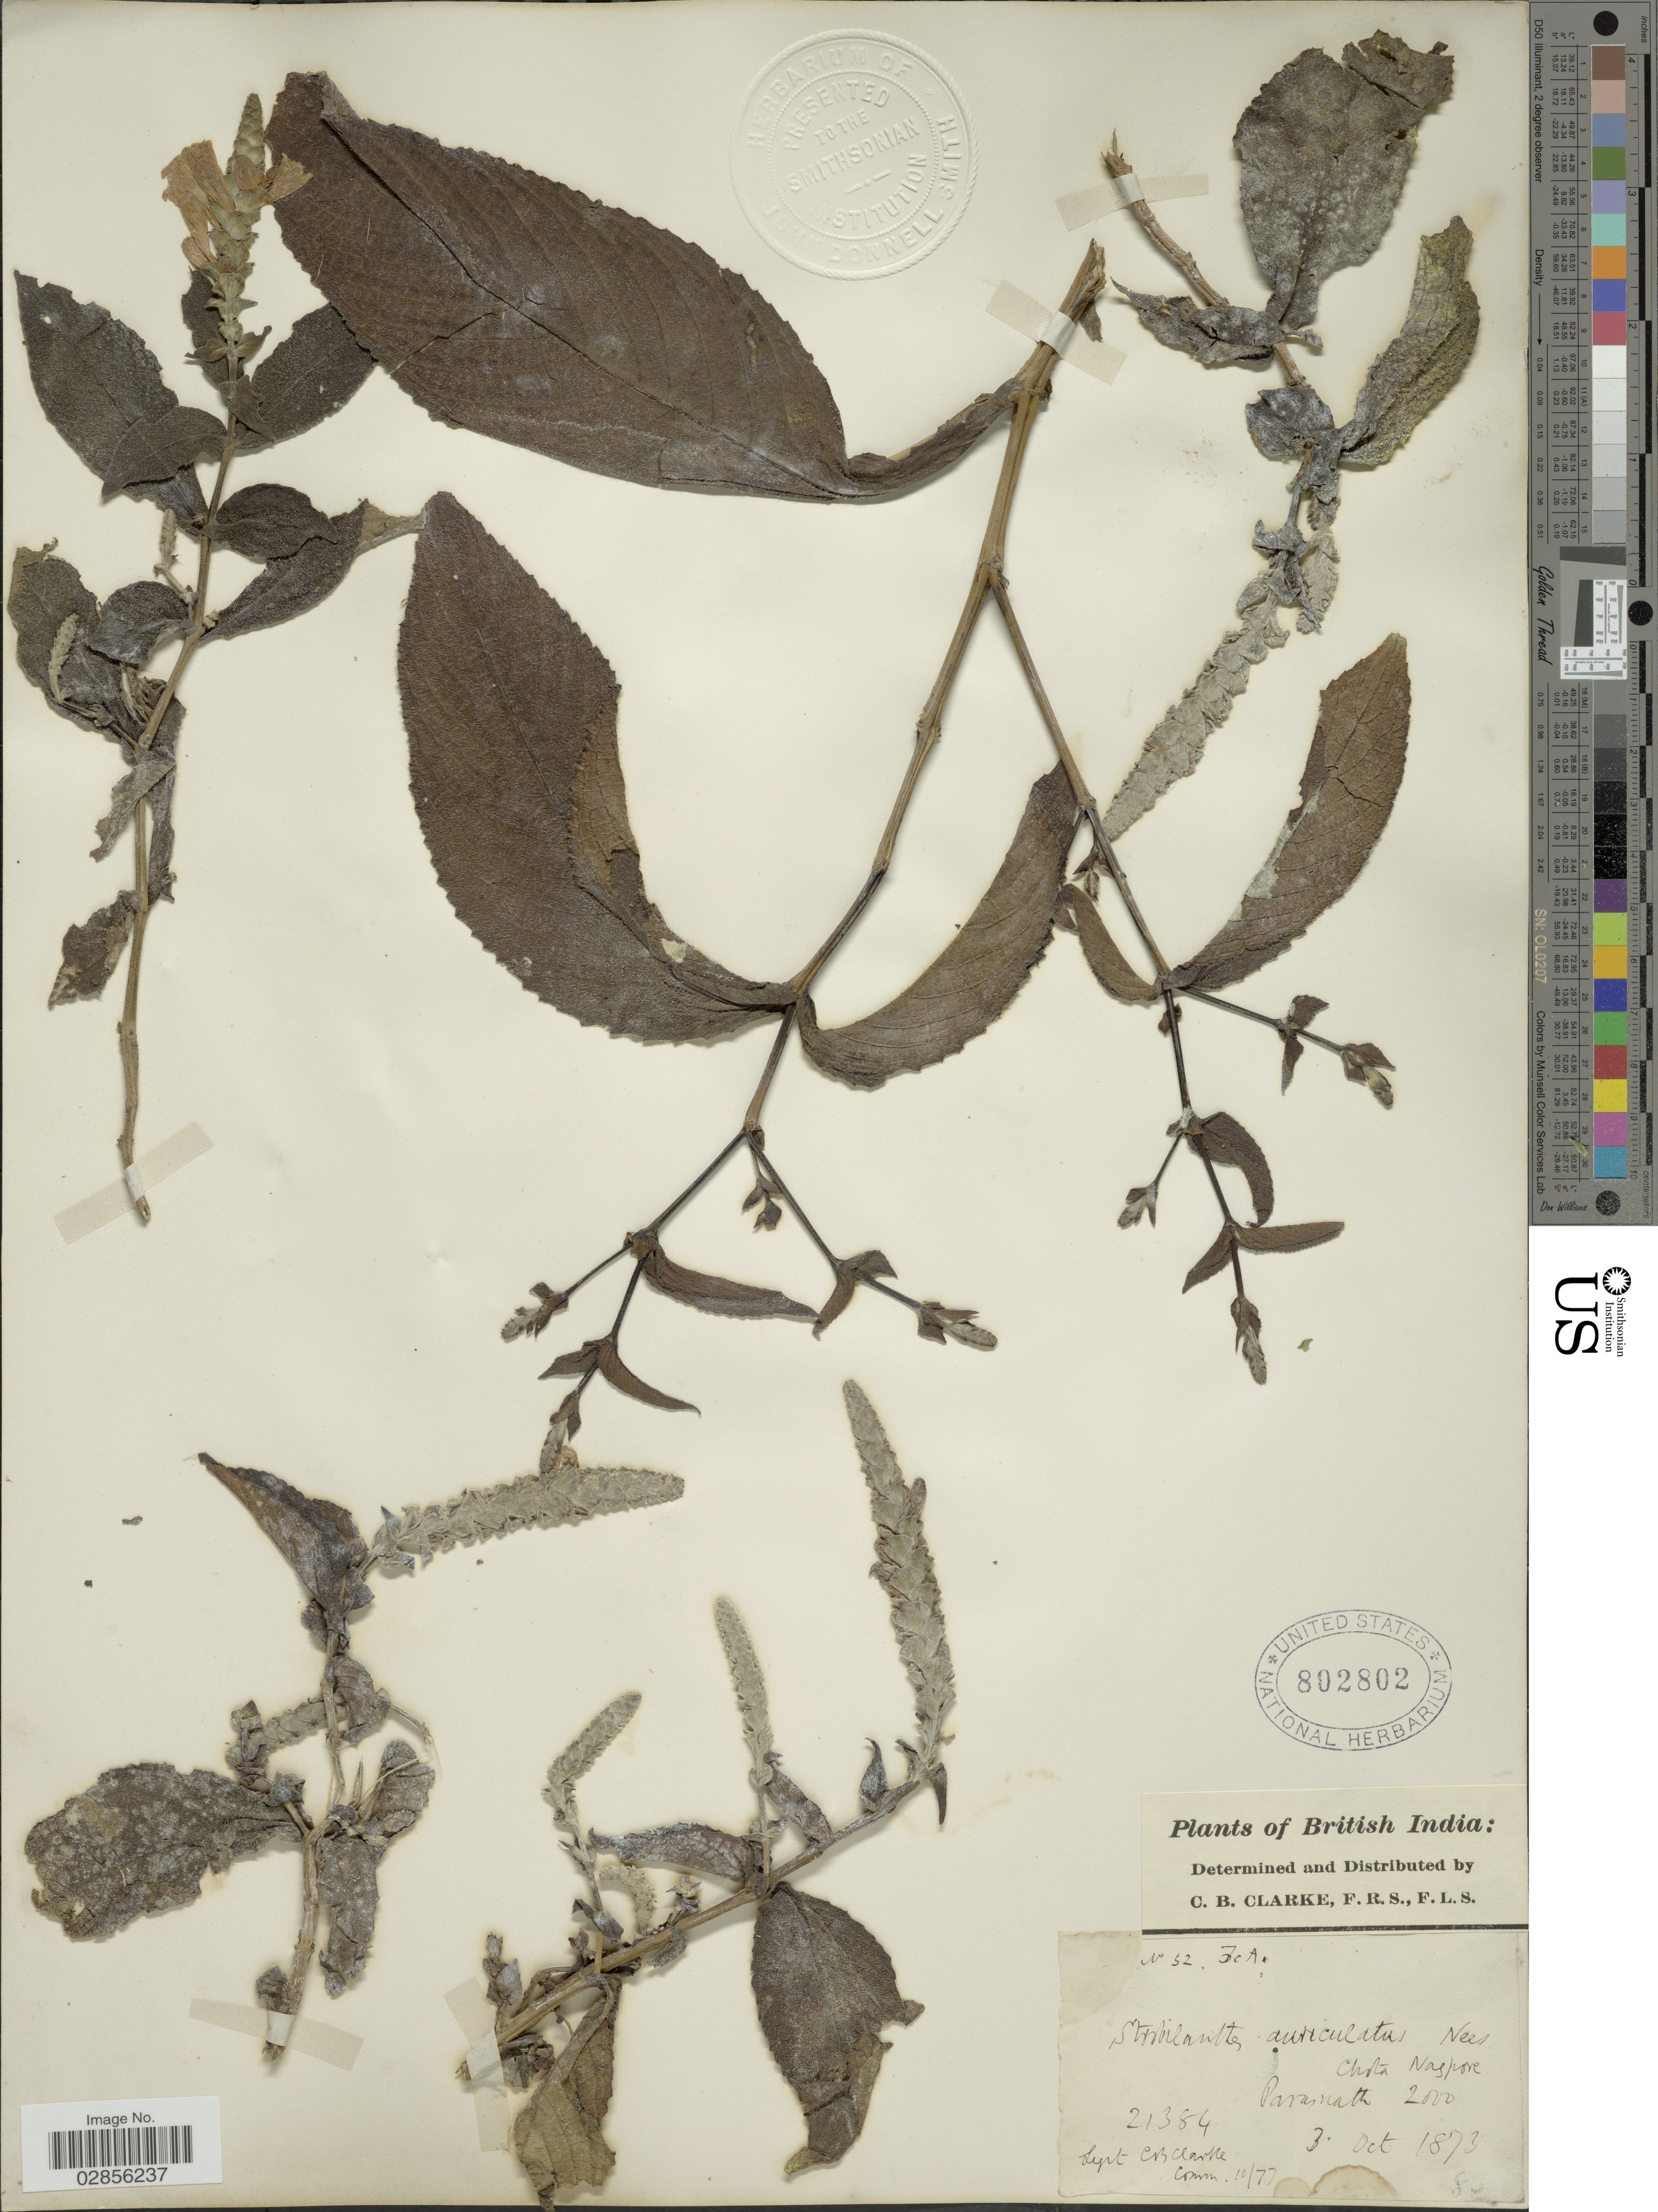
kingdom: Plantae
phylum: Tracheophyta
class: Magnoliopsida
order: Lamiales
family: Acanthaceae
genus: Strobilanthes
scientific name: Strobilanthes auriculatus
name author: Nees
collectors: C. B. Clarke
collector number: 21384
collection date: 1873-10-03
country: India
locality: British India. Chota Nagpore. Parasnath.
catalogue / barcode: US 802802